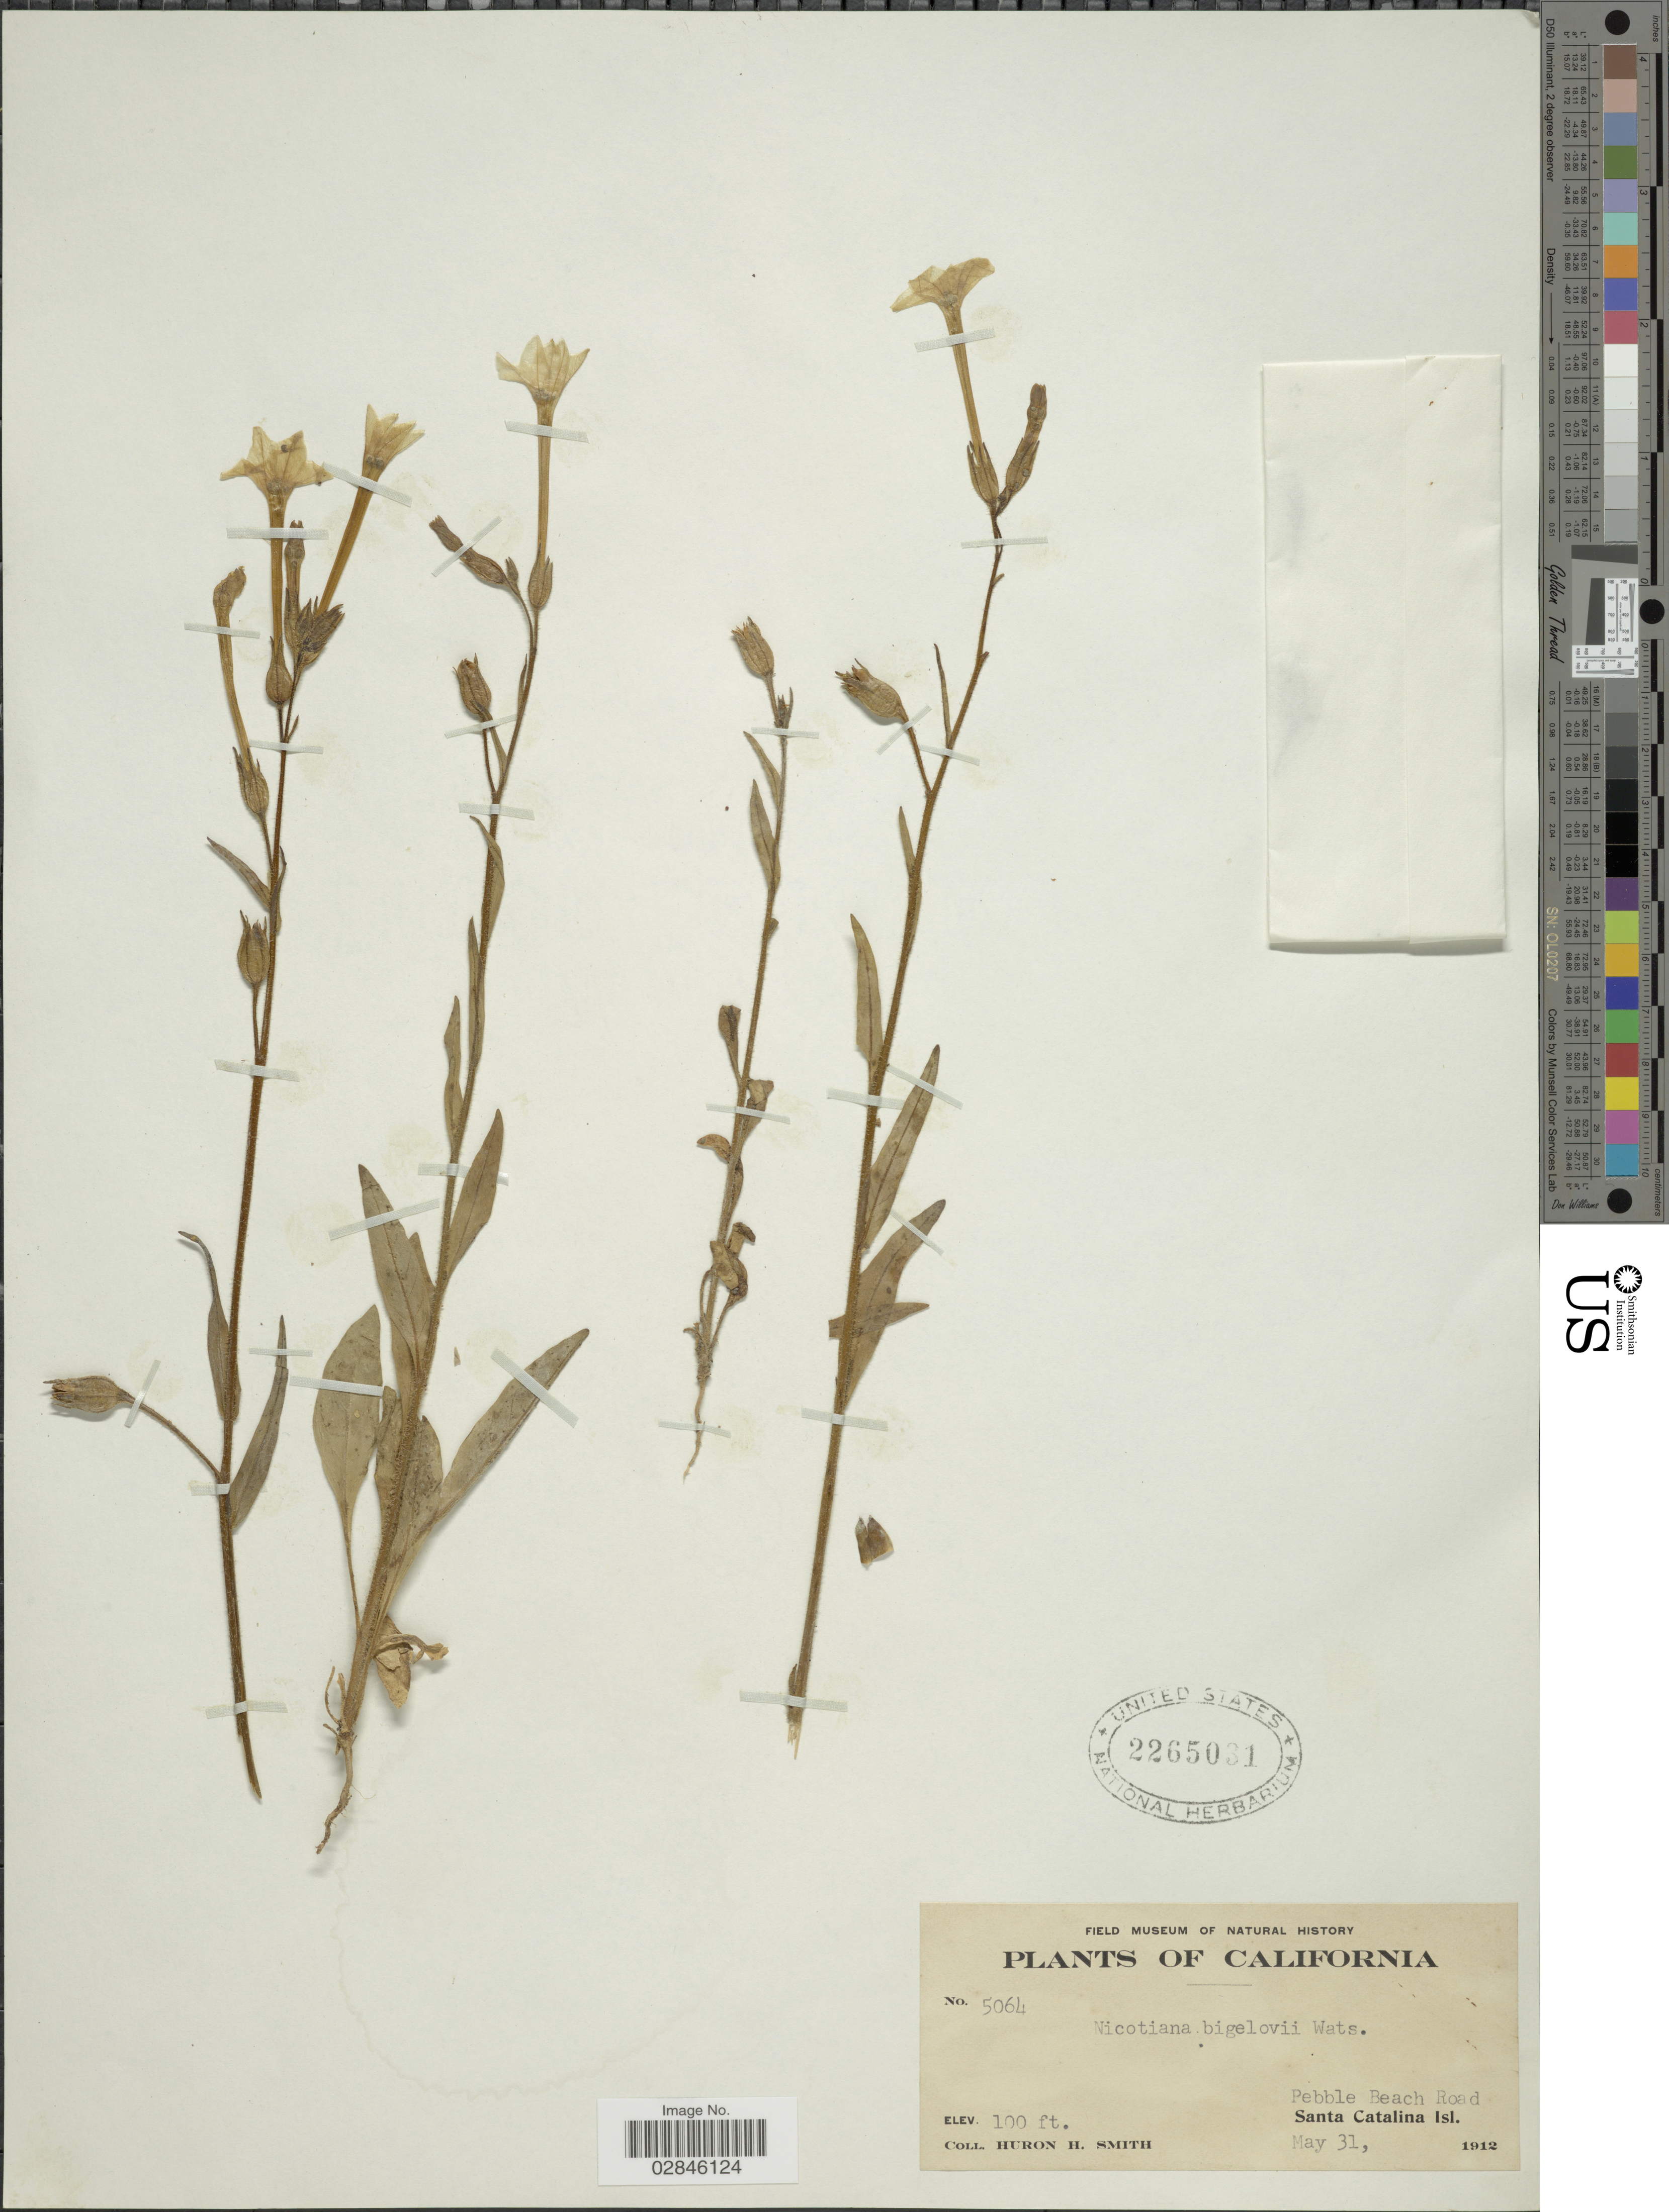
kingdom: Plantae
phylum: Tracheophyta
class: Magnoliopsida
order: Solanales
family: Solanaceae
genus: Nicotiana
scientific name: Nicotiana bigelovii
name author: S. Watson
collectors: Huron H. Smith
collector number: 5064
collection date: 1912-05-31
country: United States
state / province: California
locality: Pebble Beach Road. Santa Catalina Isl.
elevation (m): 30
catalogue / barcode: US 2265031